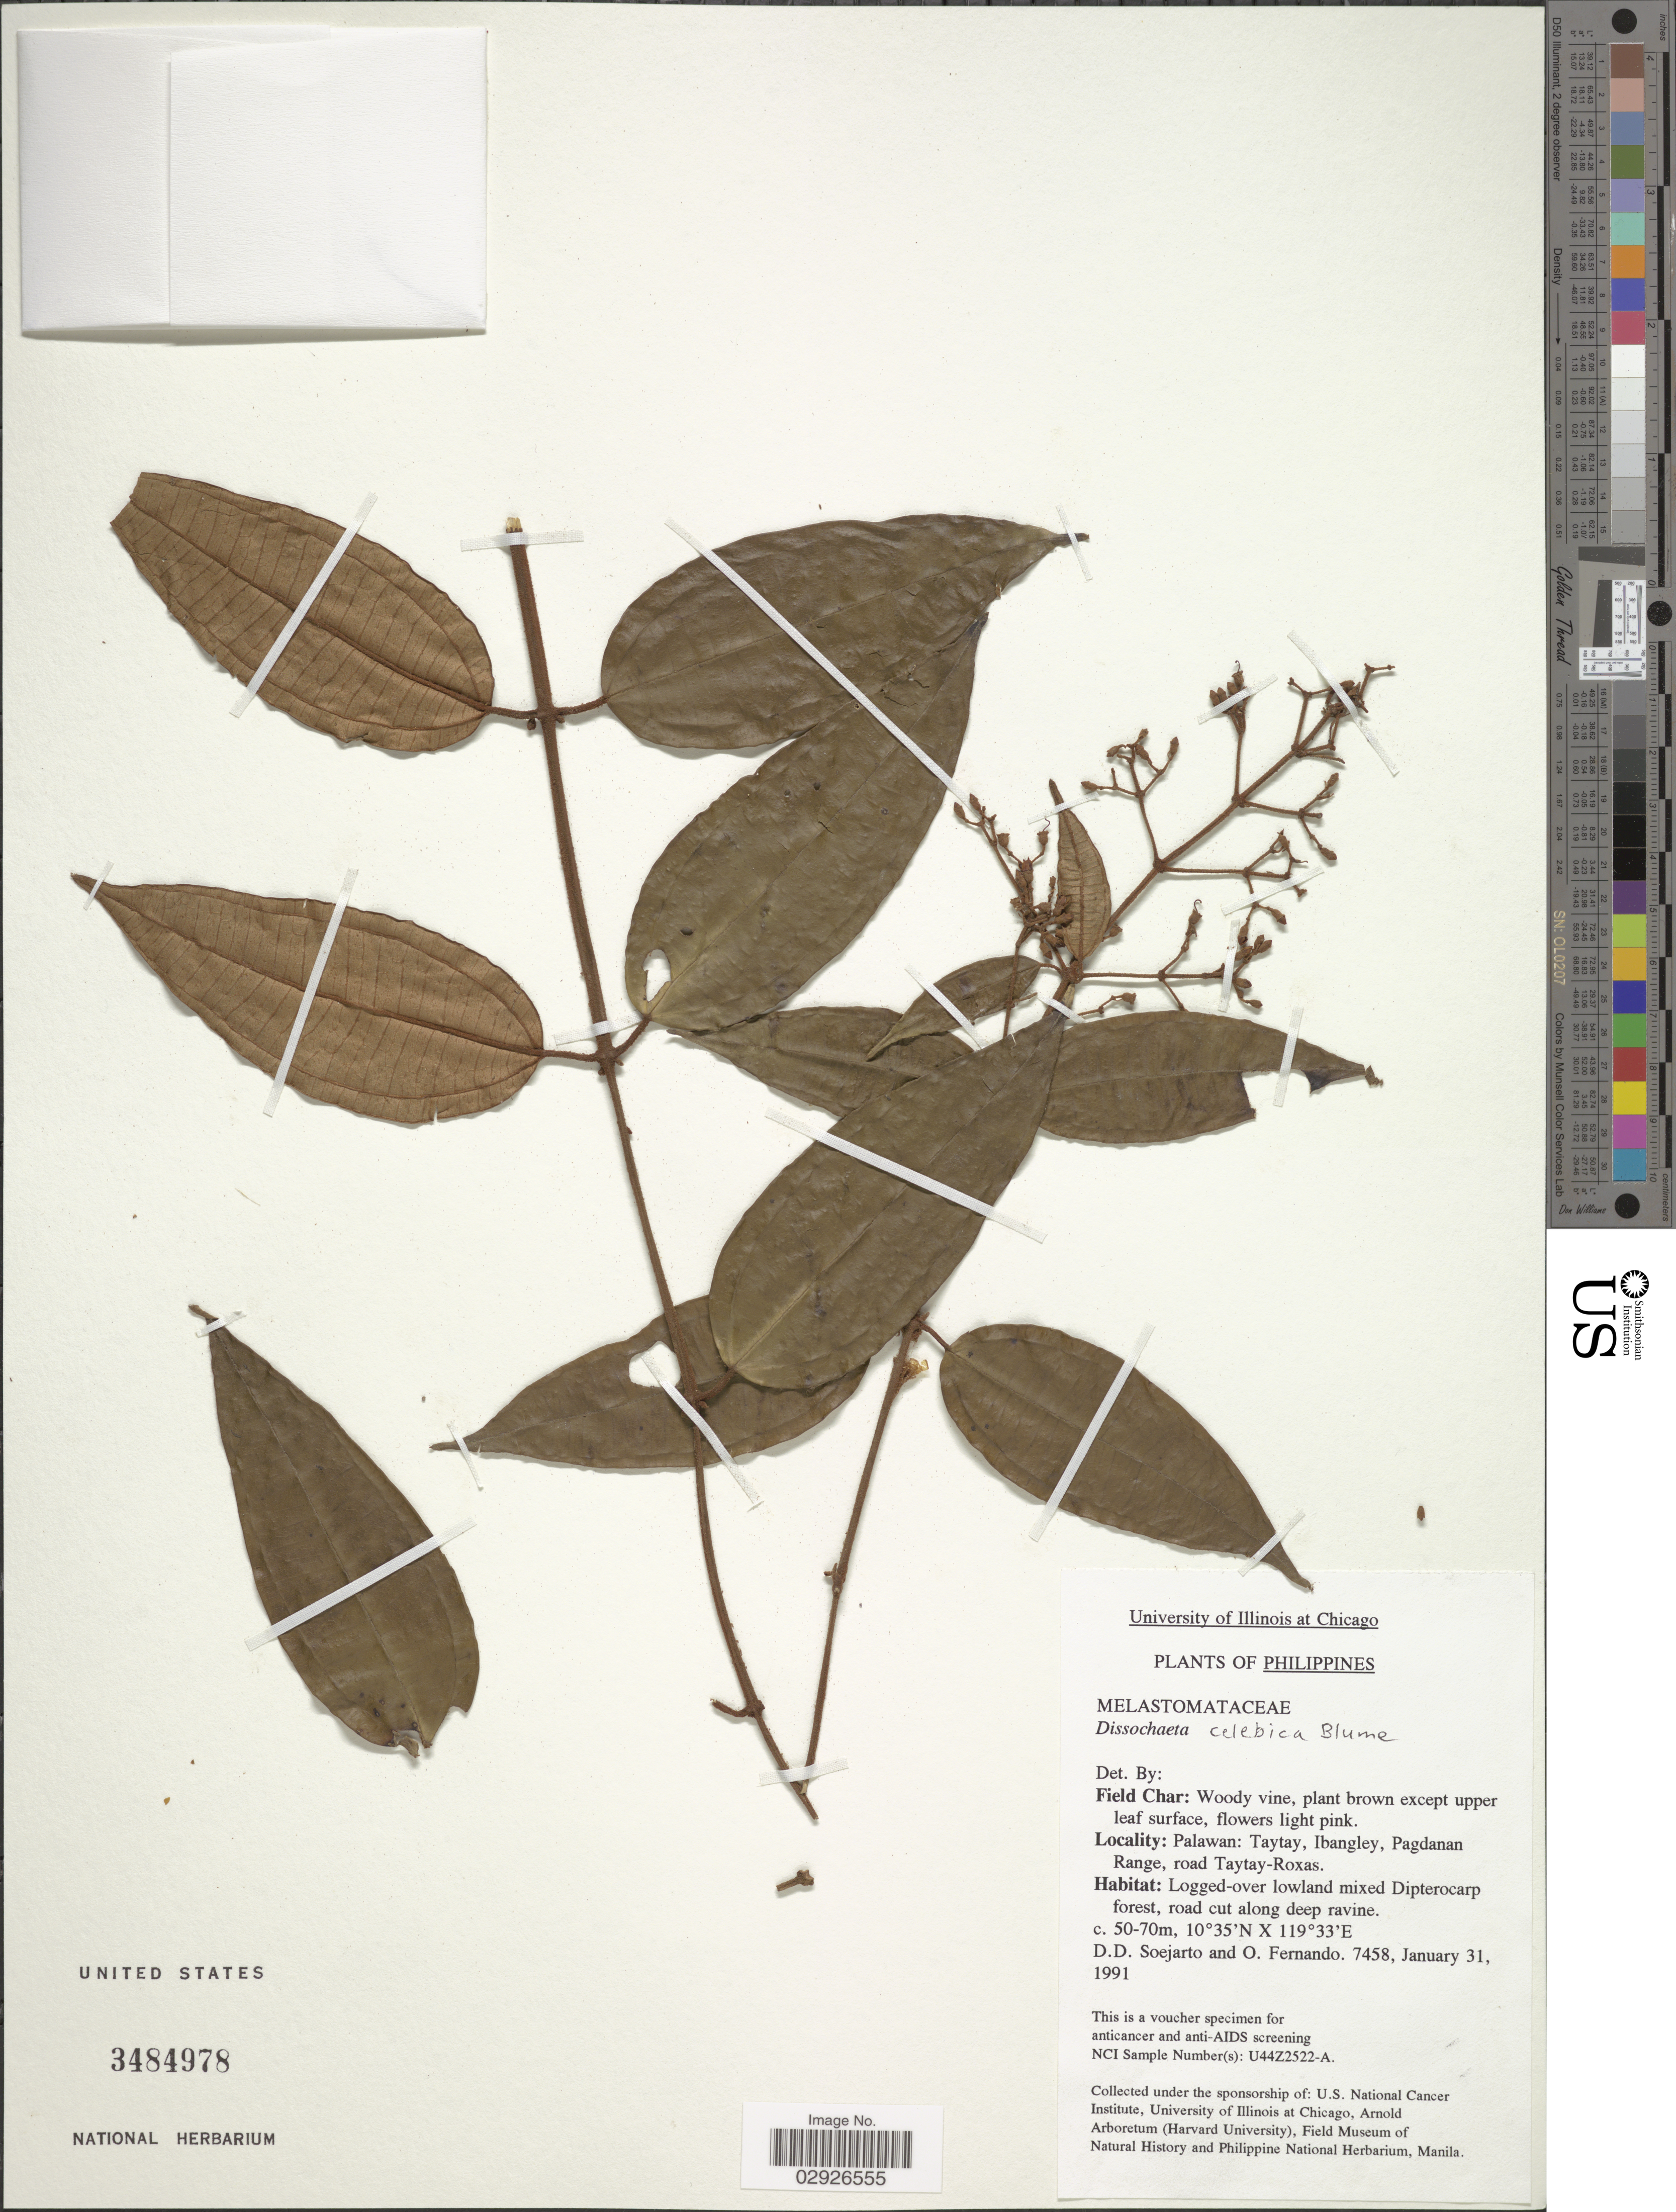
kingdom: Plantae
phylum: Tracheophyta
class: Magnoliopsida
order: Myrtales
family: Melastomataceae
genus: Dissochaeta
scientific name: Dissochaeta celebica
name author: Blume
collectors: O. Fernando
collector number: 7458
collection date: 1991-01-31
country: Philippines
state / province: Mimaropa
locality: Palawan: Taytay, Ibangley, Pagdanan Range, road Taytay-Roxas.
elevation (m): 50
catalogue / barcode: US 3484978